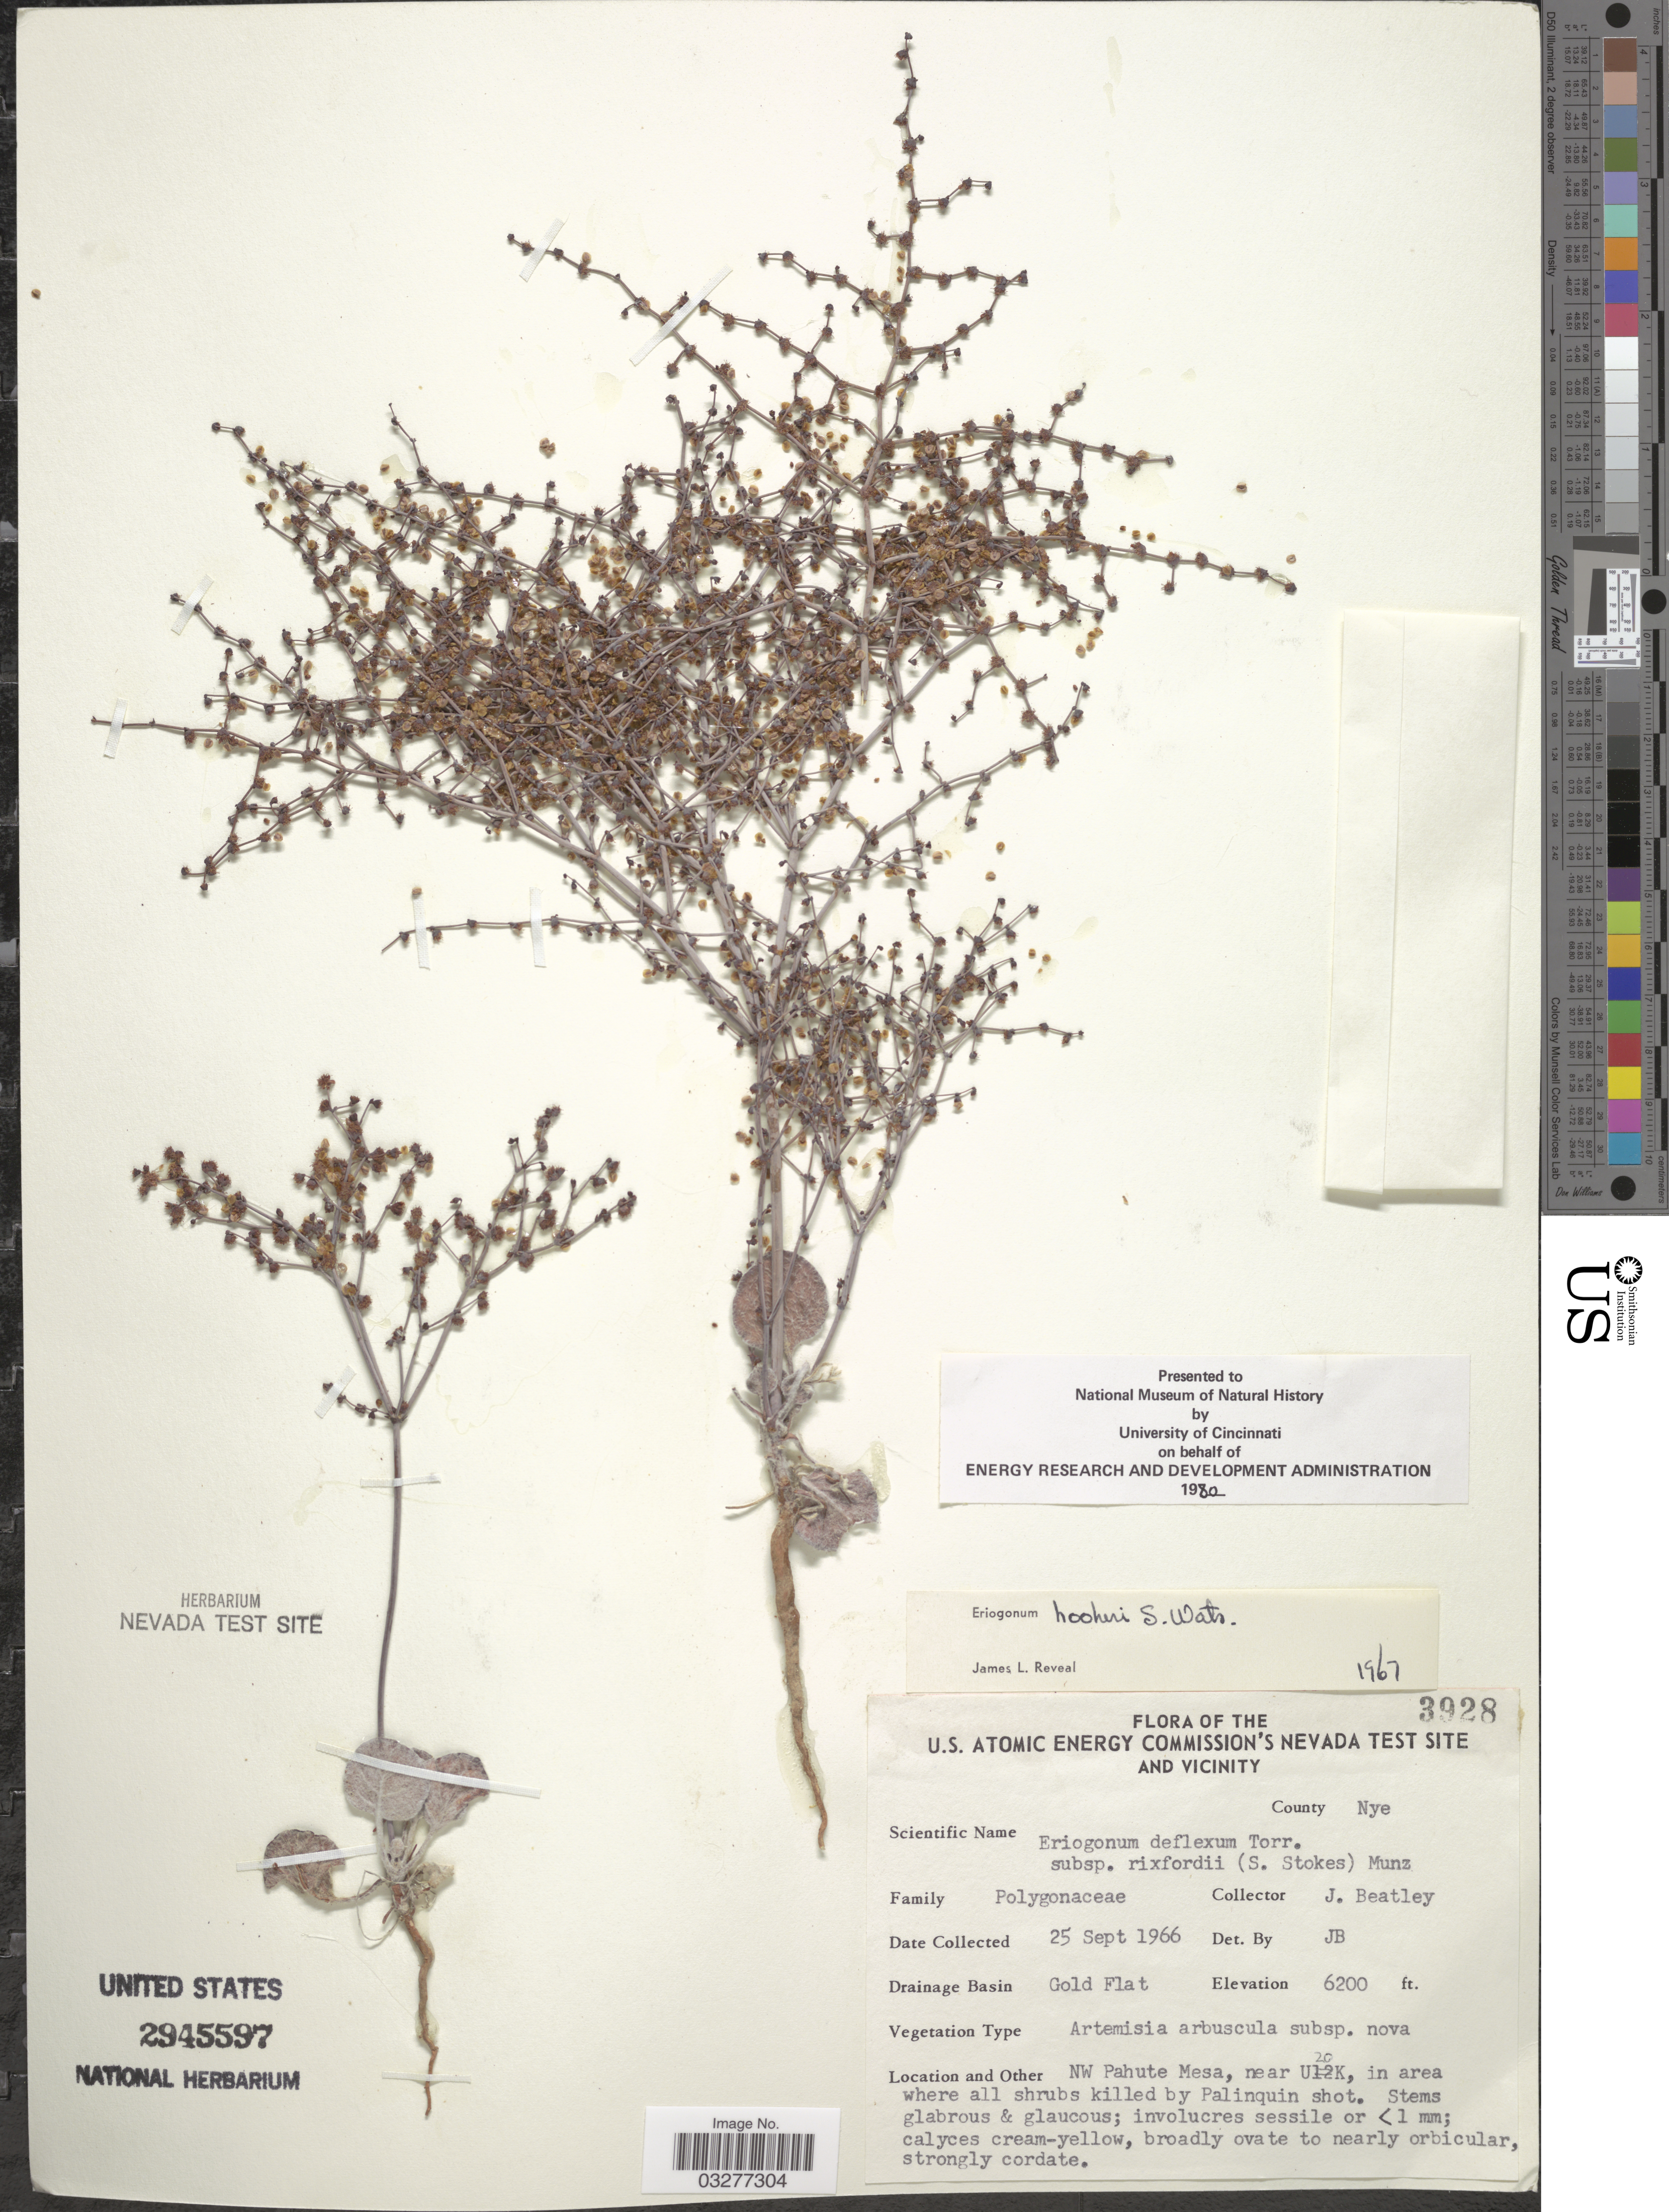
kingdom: Plantae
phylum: Tracheophyta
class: Magnoliopsida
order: Caryophyllales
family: Polygonaceae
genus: Eriogonum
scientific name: Eriogonum hookeri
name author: S. Watson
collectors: J. C. Beatley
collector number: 3928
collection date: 1966-09-25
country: United States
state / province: Nevada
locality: U. S. Atomic Energy Commission's Nevada Test Site and Vicinity. County Nye. Drainage Basin Gold Flat. NW Pahute Mesa, near U20K.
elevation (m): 1890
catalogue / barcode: US 2945597